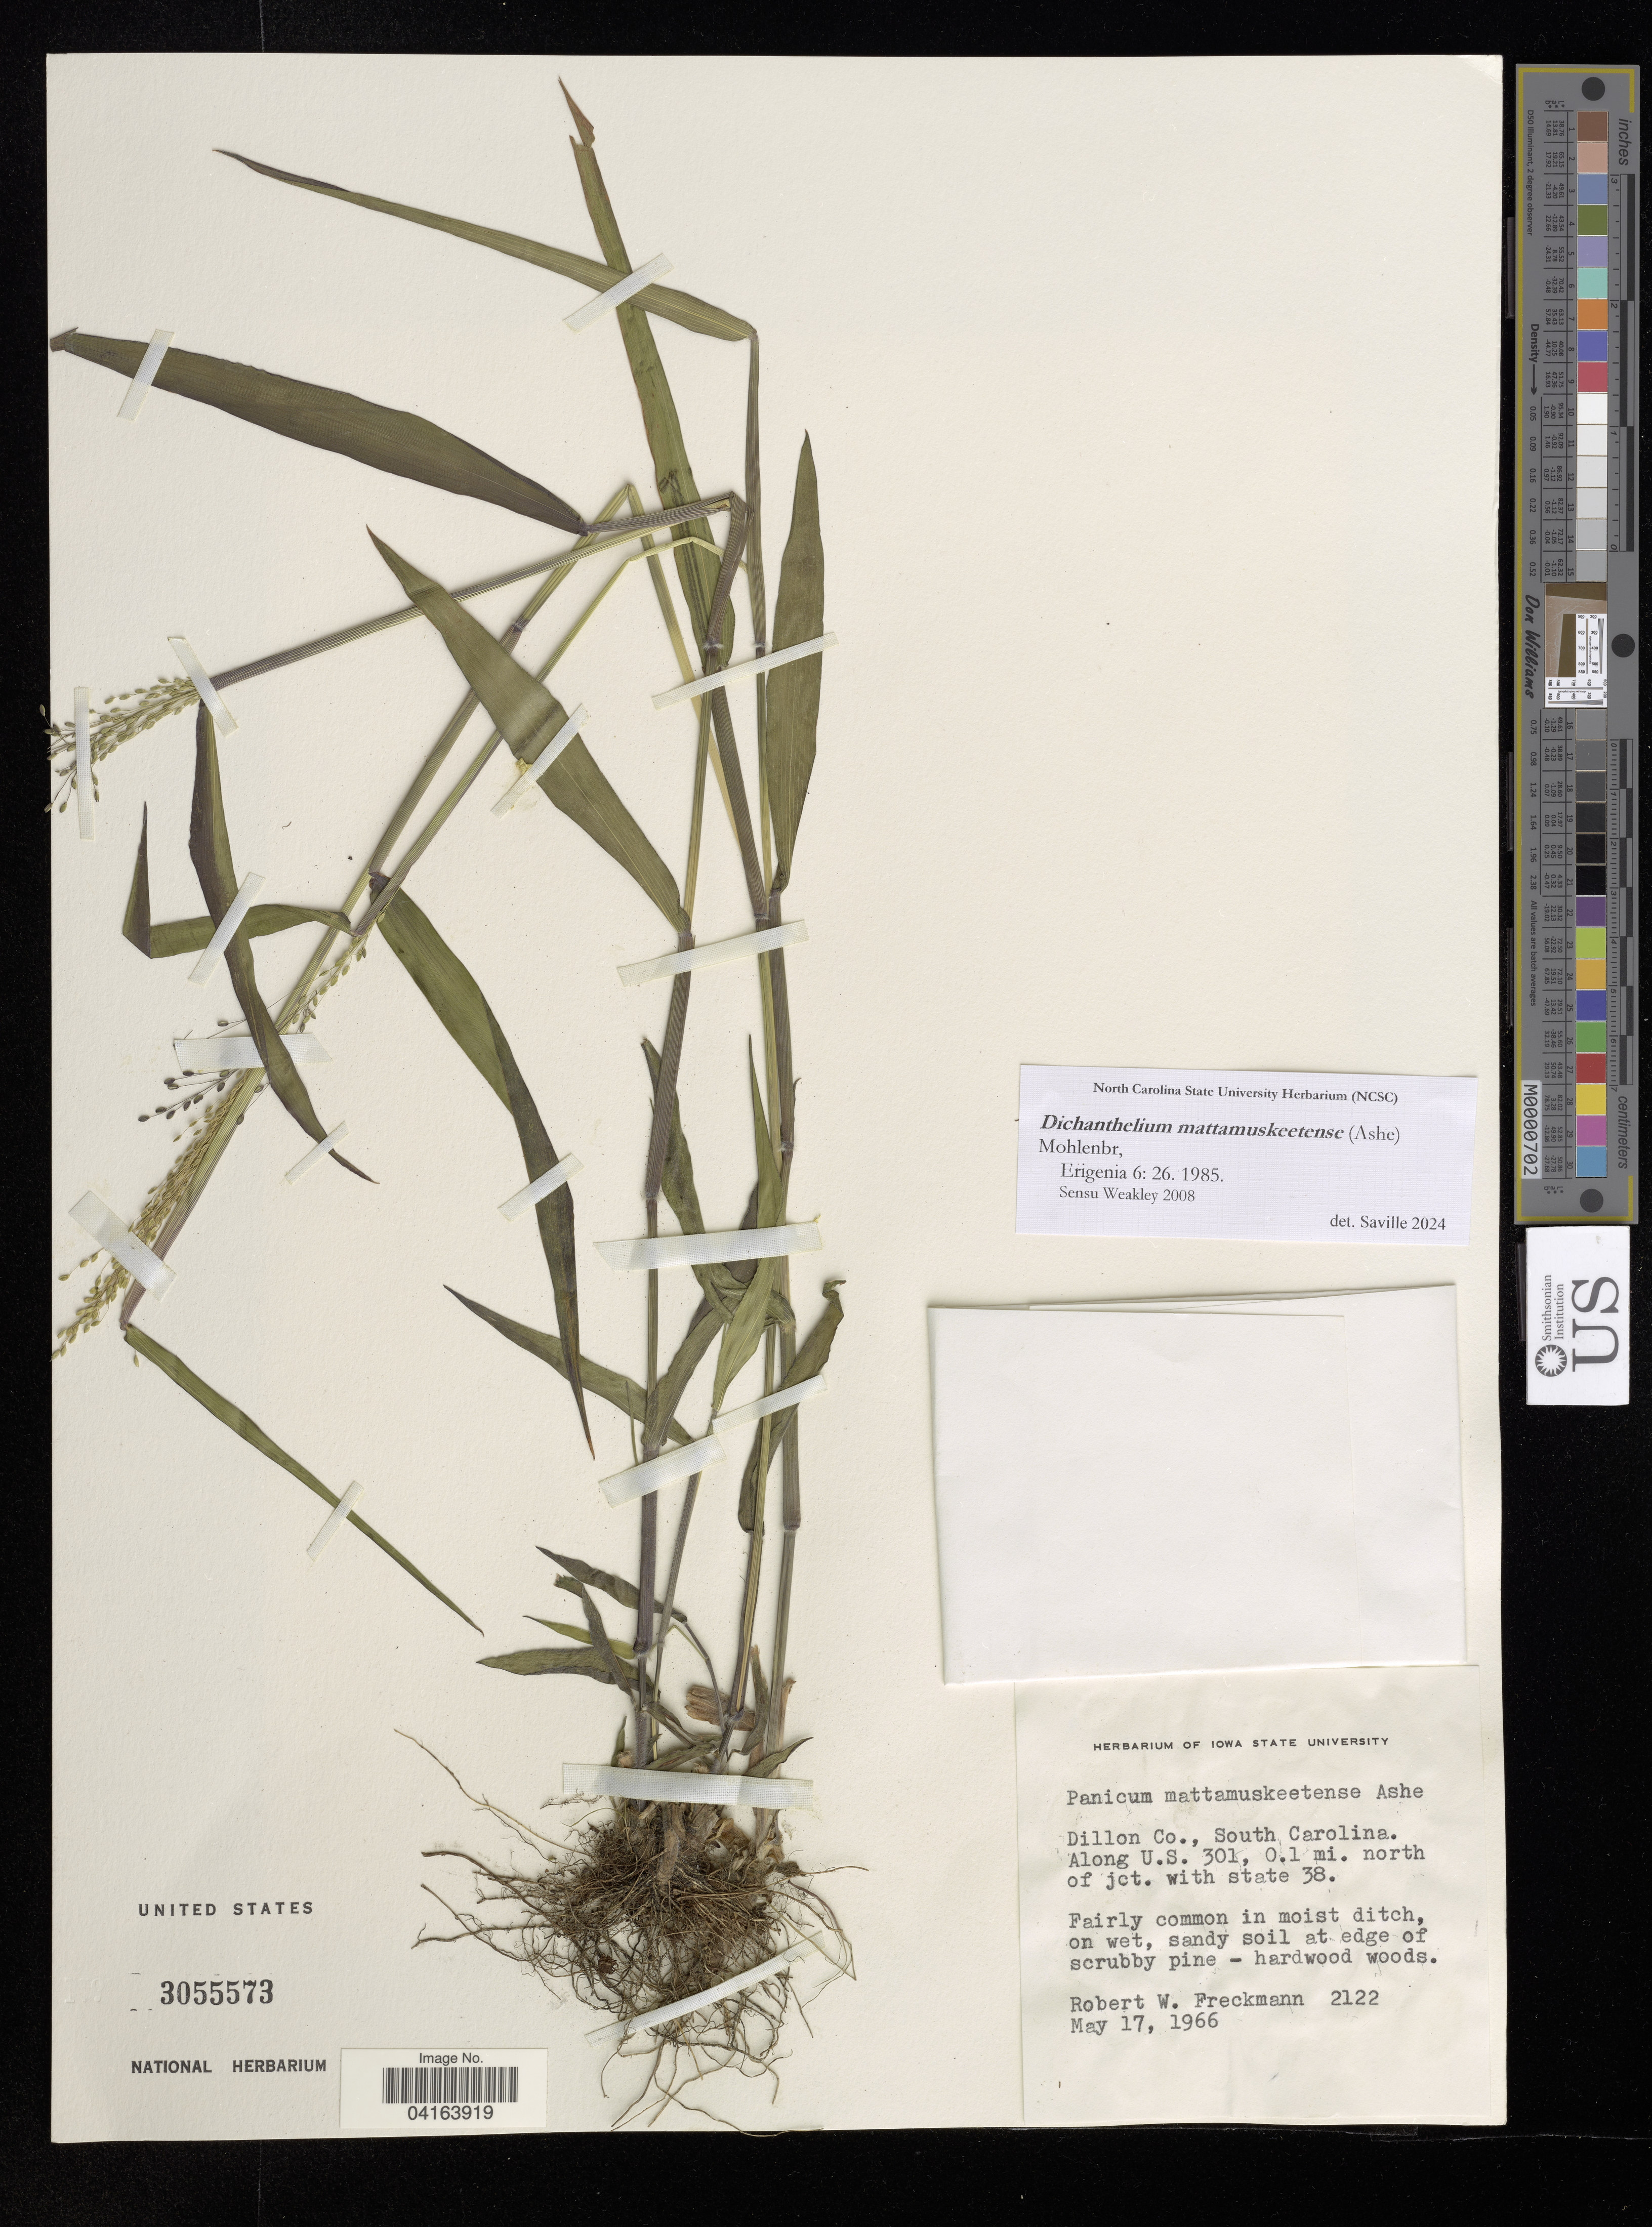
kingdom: Plantae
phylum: Tracheophyta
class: Liliopsida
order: Poales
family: Poaceae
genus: Dichanthelium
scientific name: Dichanthelium mattamuskeetense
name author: (Ashe) Mohlenbr.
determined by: Saville, A. C., (NCSC), North Carolina State University (UNITED STATES)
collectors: R. Freckmann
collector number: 2122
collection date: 1966-05-17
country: United States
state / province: South Carolina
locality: Dillon Co. Along U.S. 301, 0.1 mi. north of jct. with state 38.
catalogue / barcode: US 3055573